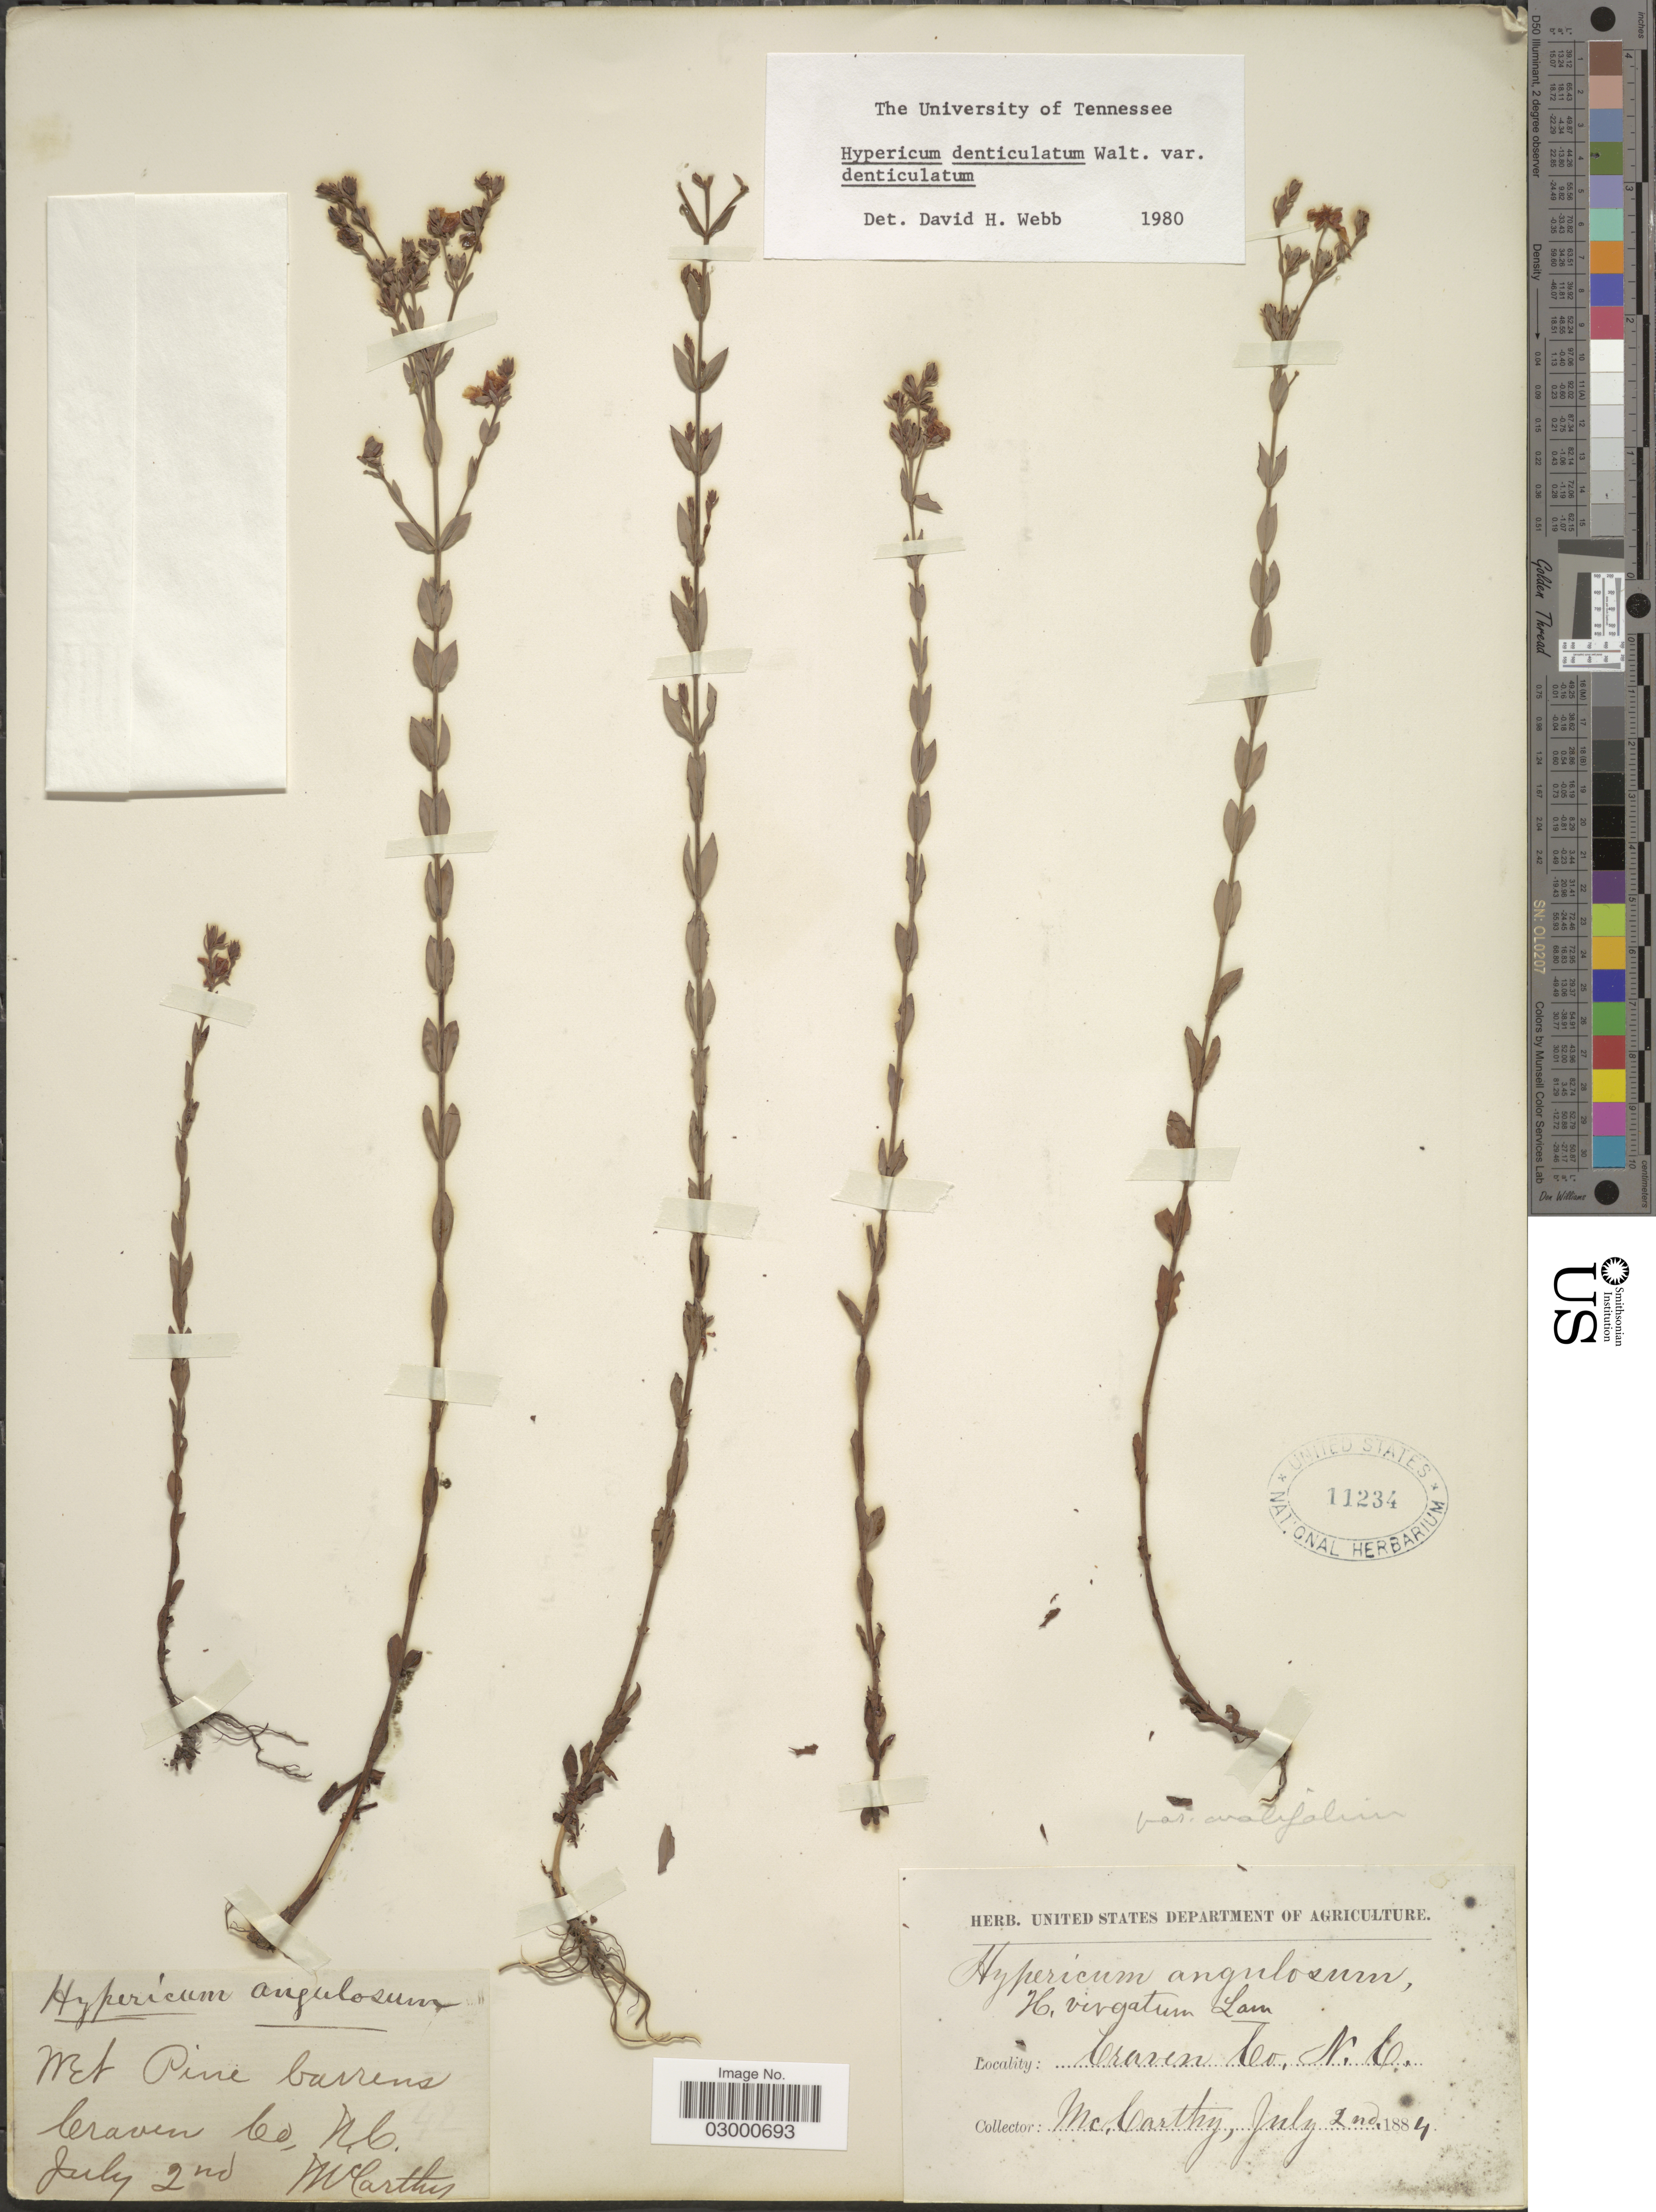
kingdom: Plantae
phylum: Tracheophyta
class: Magnoliopsida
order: Malpighiales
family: Hypericaceae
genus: Hypericum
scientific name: Hypericum denticulatum var. denticulatum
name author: Walter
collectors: -- McCarthy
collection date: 1884-07-02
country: United States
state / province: North Carolina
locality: Craven Co.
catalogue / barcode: US 11234